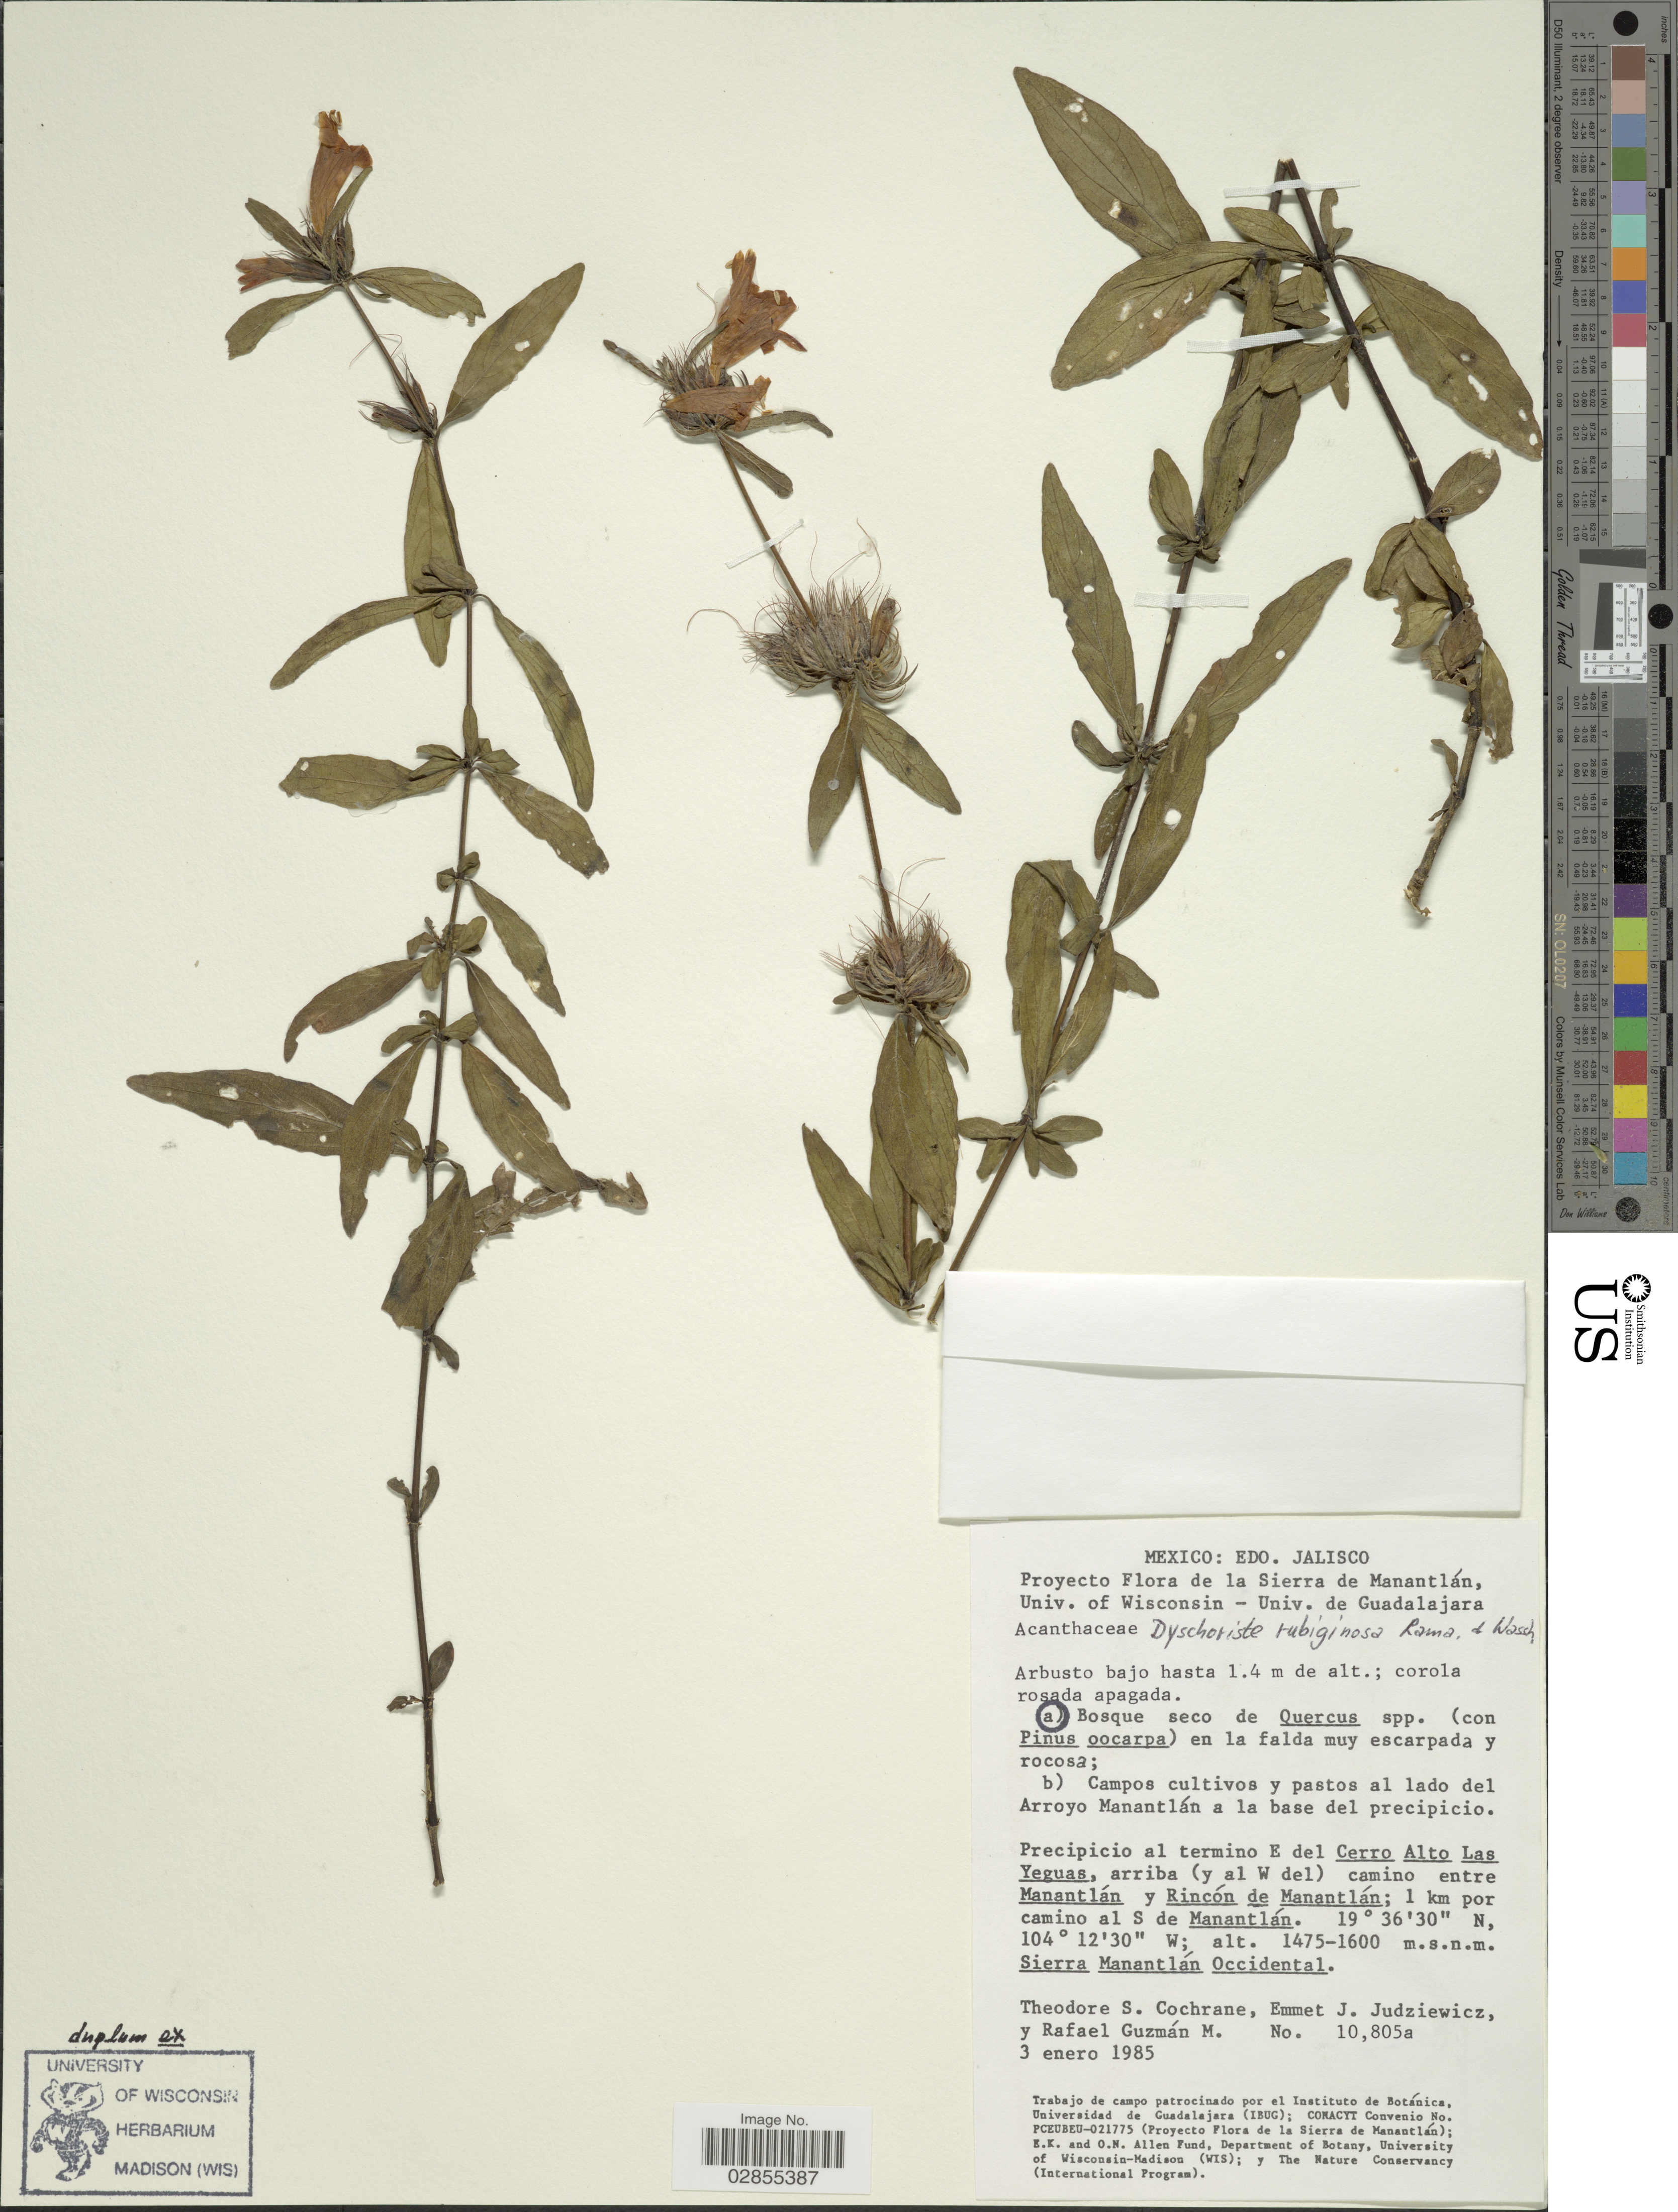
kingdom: Plantae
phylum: Tracheophyta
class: Magnoliopsida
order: Lamiales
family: Acanthaceae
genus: Dyschoriste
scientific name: Dyschoriste augustifolia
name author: Kuntze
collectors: T. S. Cochrane, E. J. Judziewicz & R. Guzman-M.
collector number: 10805a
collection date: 1985-01-03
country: Mexico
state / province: Jalisco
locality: Sierra de Manantlán, Percipicio al termino E del Cerro Alto Las Yeguas, arriba (y al W del) camino entre Manantlán y Rincón de Manantlán, 1 km por camino al S de Manantlán, Sierra Manantlán Occidental.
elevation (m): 1475